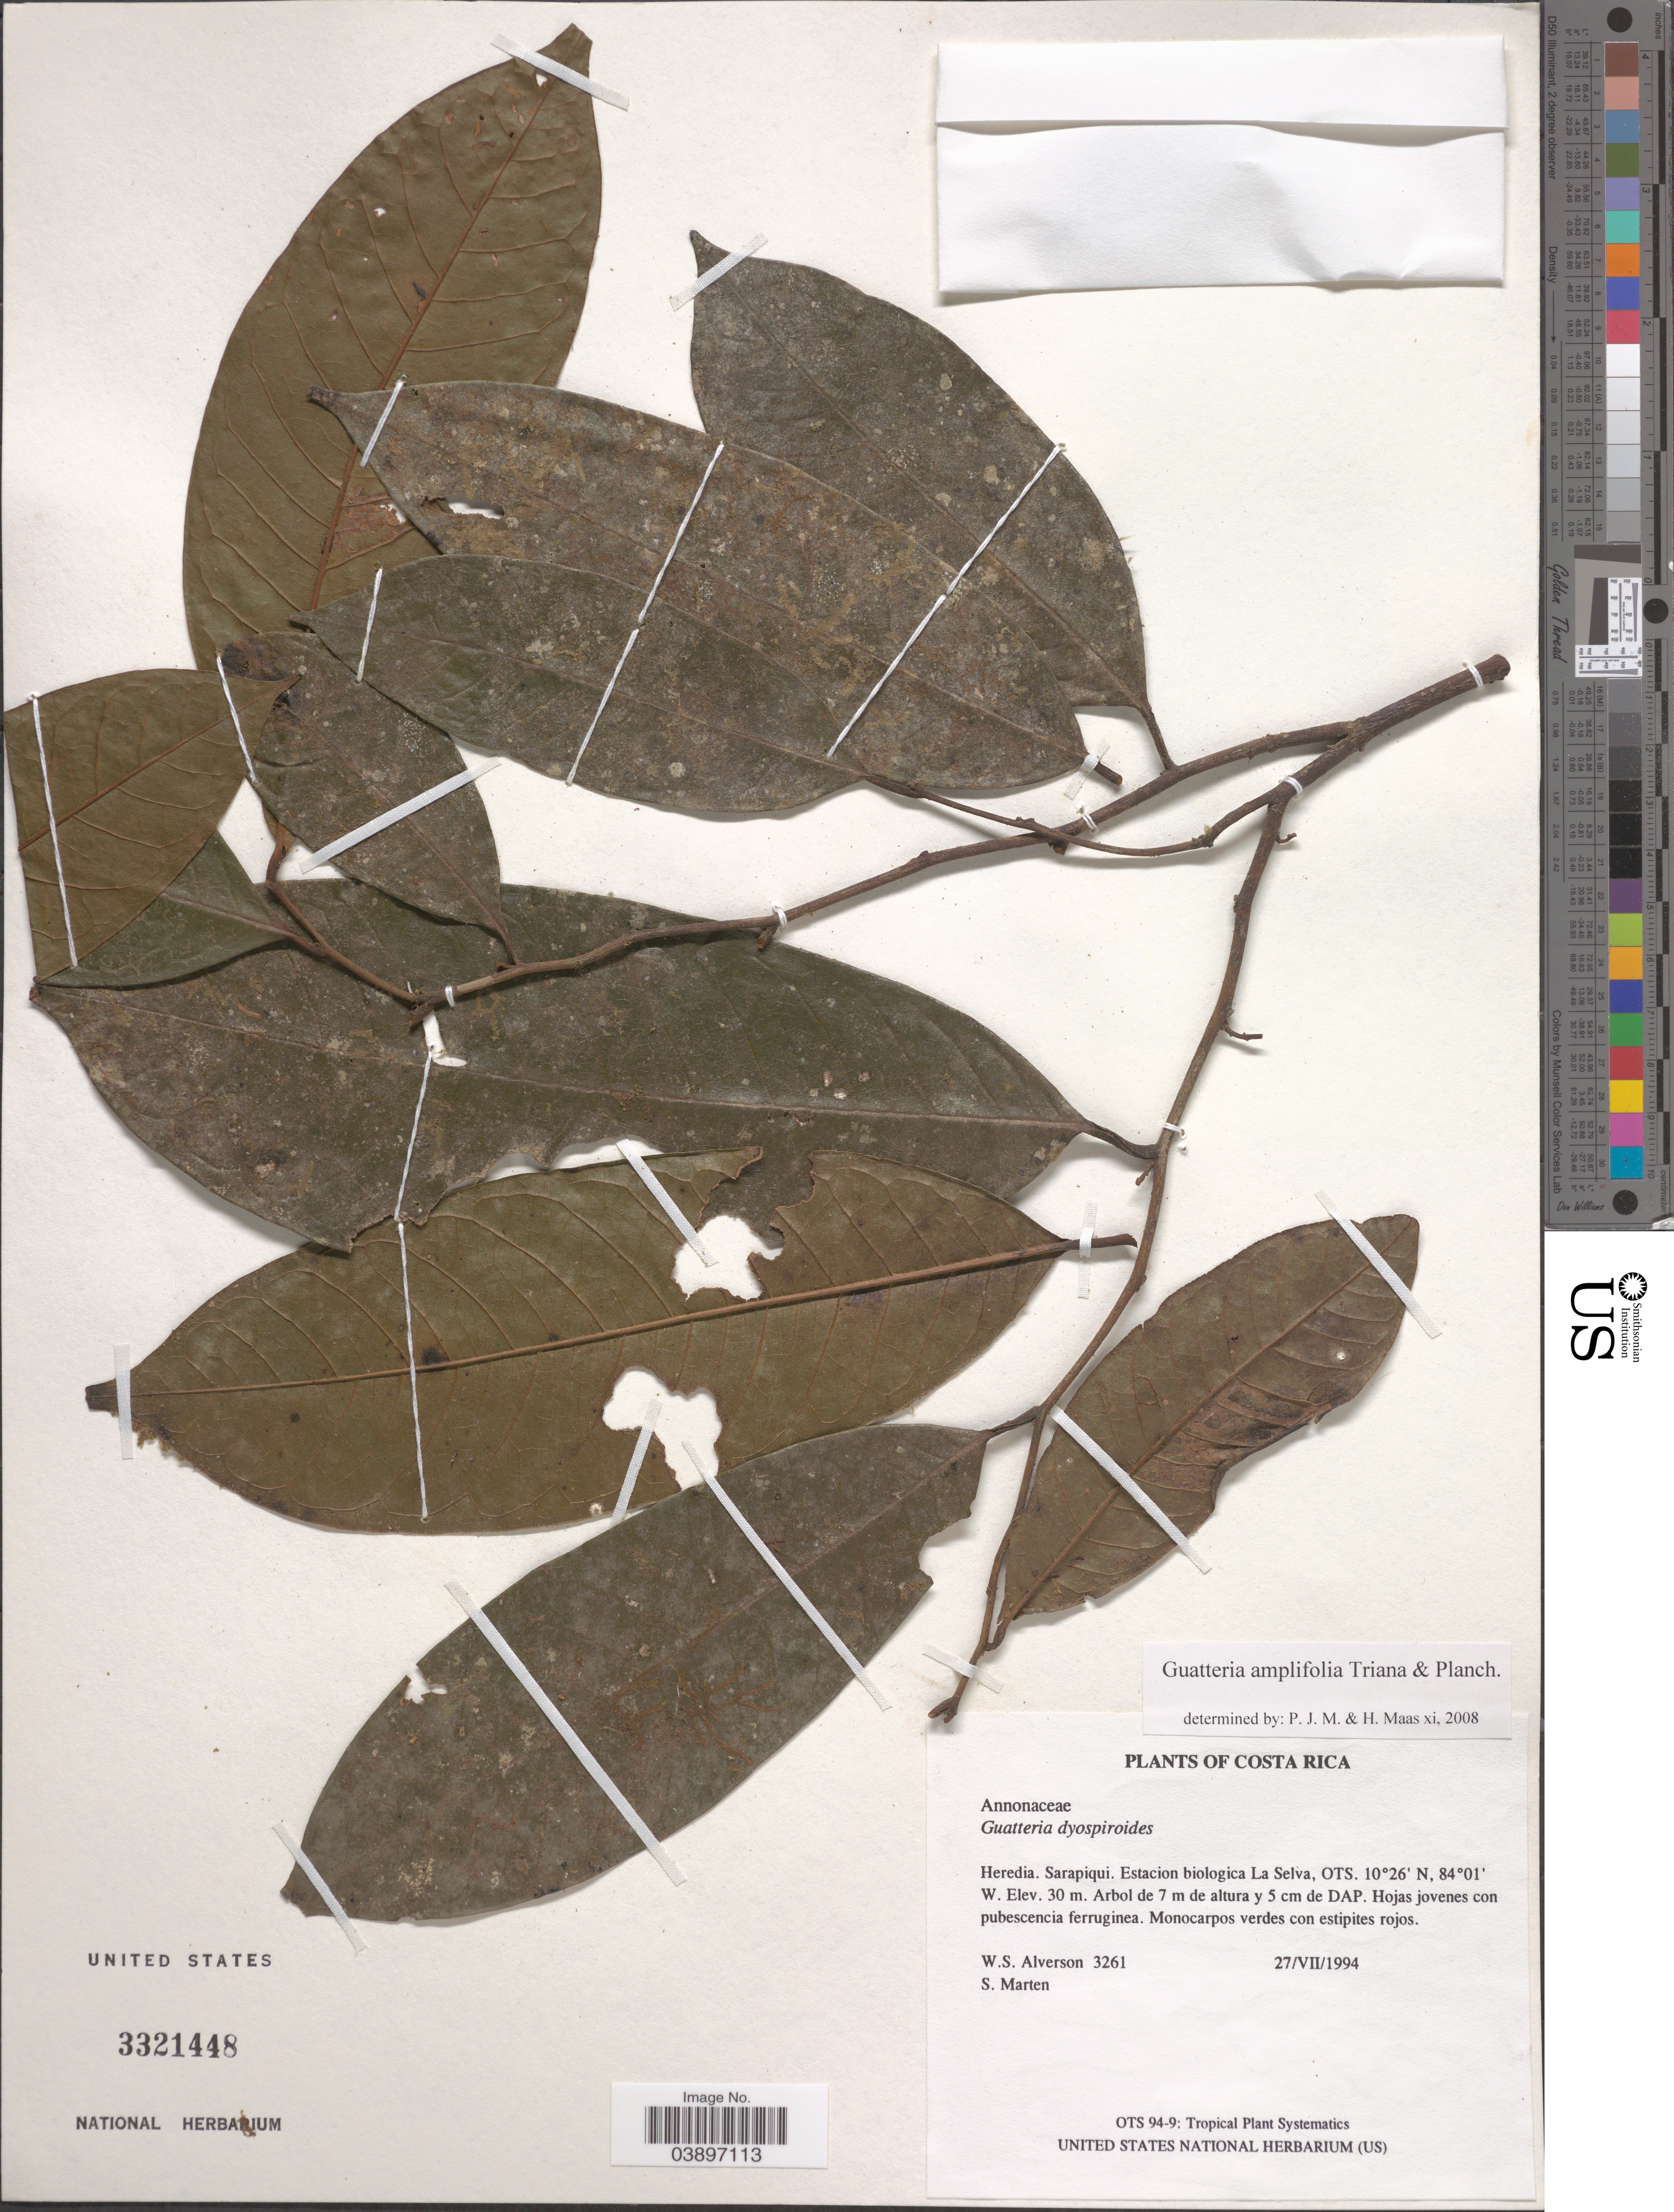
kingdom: Plantae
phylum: Tracheophyta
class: Magnoliopsida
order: Magnoliales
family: Annonaceae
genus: Guatteria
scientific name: Guatteria amplifolia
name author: Triana & Planch.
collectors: W. S. Alverson & S. Marten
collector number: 3261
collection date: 1994-07-27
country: Costa Rica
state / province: Heredia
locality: Sarapiqui. Estacion biologica La Selva, OTS.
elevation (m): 30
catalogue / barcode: US 3321448